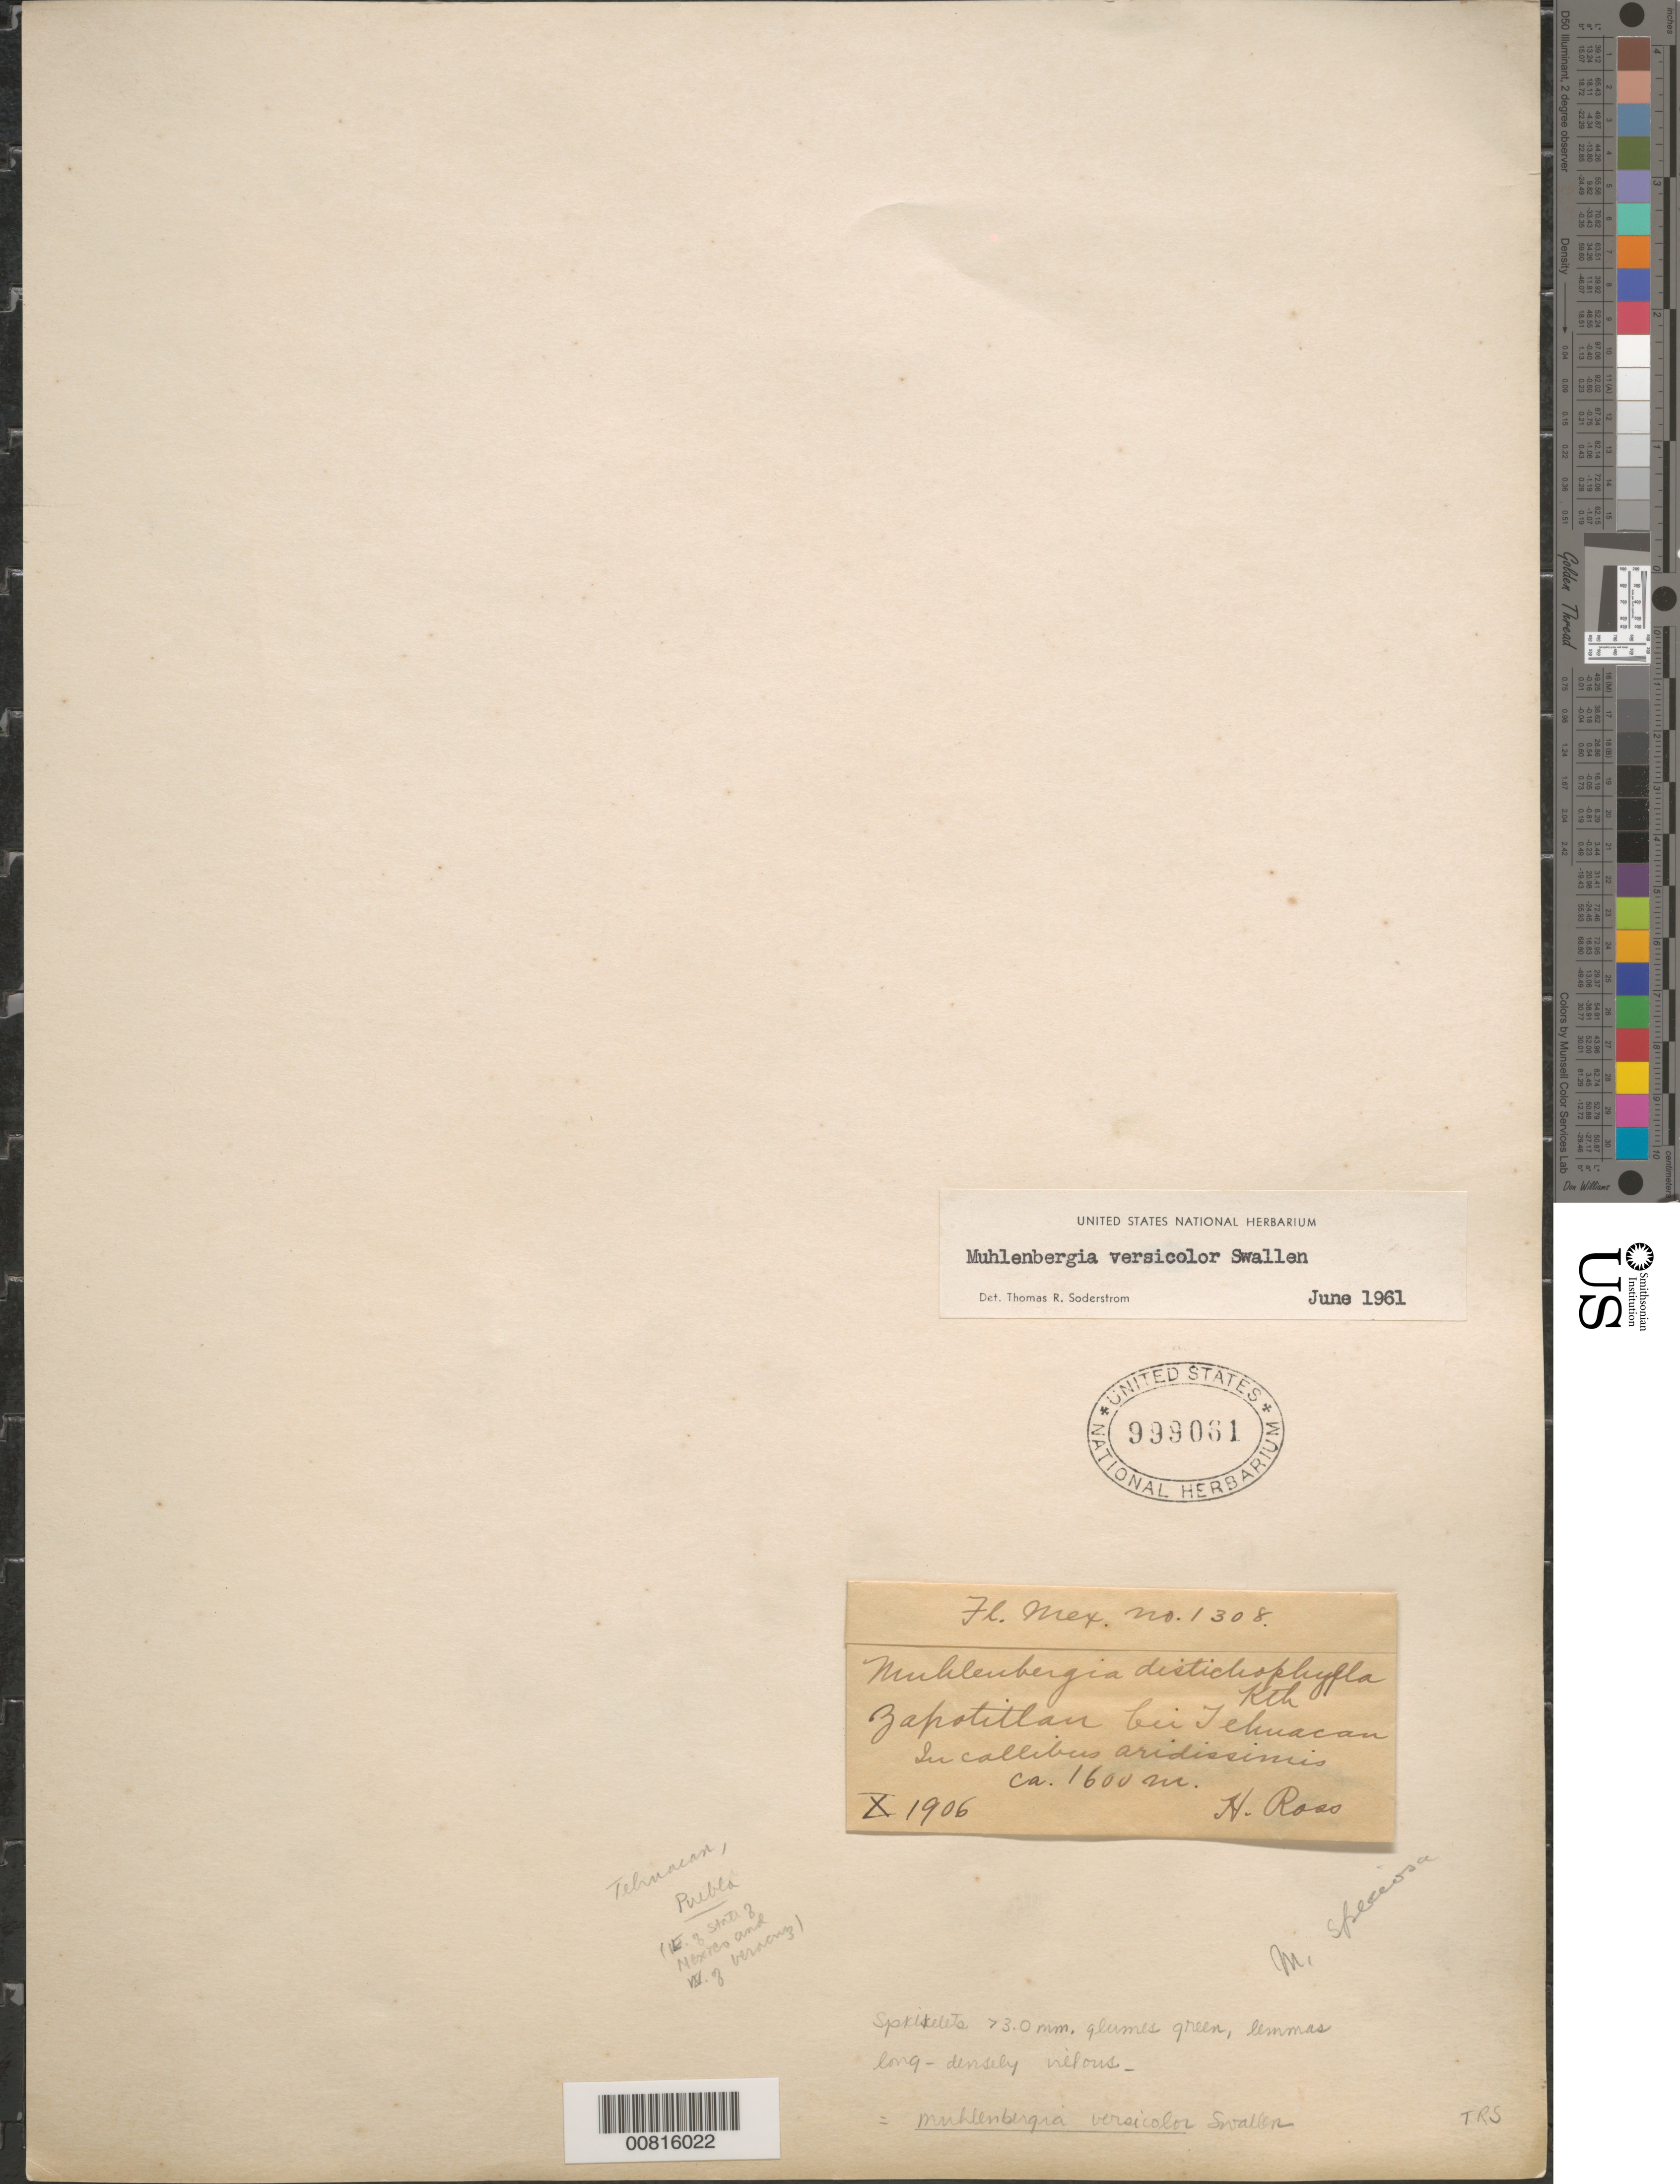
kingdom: Plantae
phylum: Tracheophyta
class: Liliopsida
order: Poales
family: Poaceae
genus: Muhlenbergia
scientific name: Muhlenbergia versicolor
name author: Swallen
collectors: H. Ross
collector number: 1308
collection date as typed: Oct 1906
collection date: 1906-10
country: Mexico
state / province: Jalisco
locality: Zapotitlan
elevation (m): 1600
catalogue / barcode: US 999061